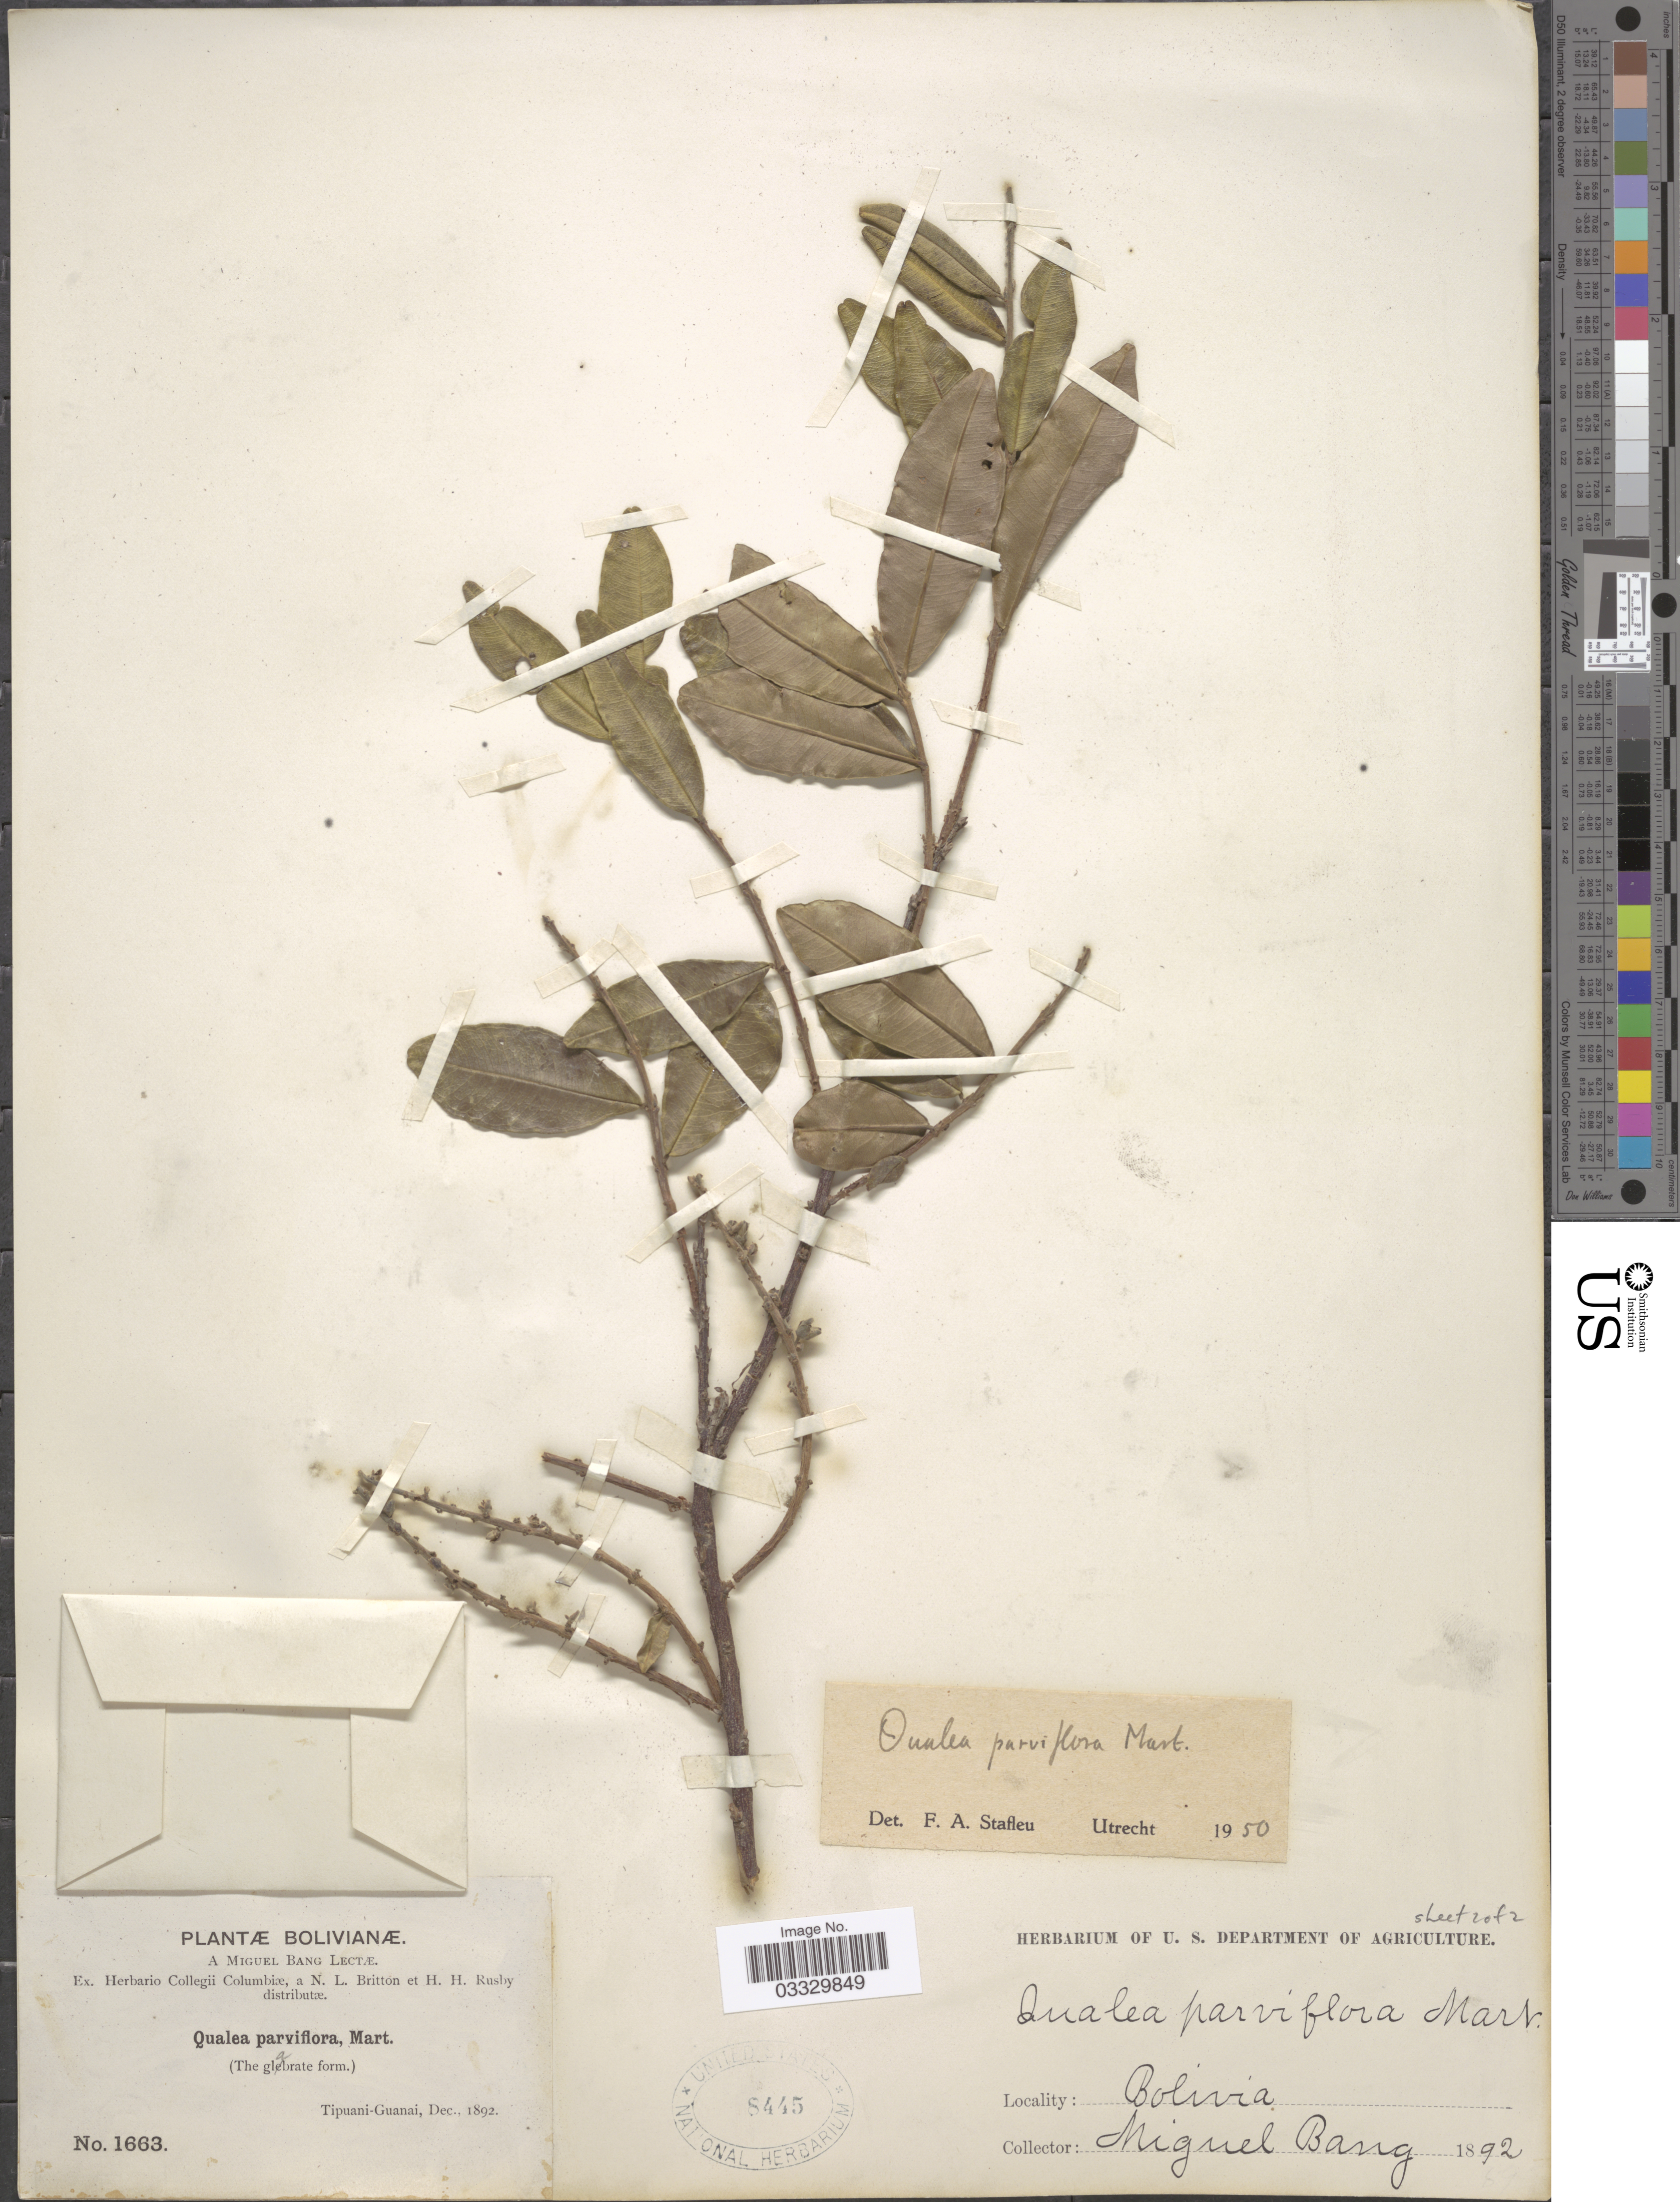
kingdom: Plantae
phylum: Tracheophyta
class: Magnoliopsida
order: Myrtales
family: Vochysiaceae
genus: Qualea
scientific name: Qualea parviflora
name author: Mart.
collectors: M. Bang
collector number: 1663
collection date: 1892-12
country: Bolivia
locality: Tipuani-Guanai.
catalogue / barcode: US 8445